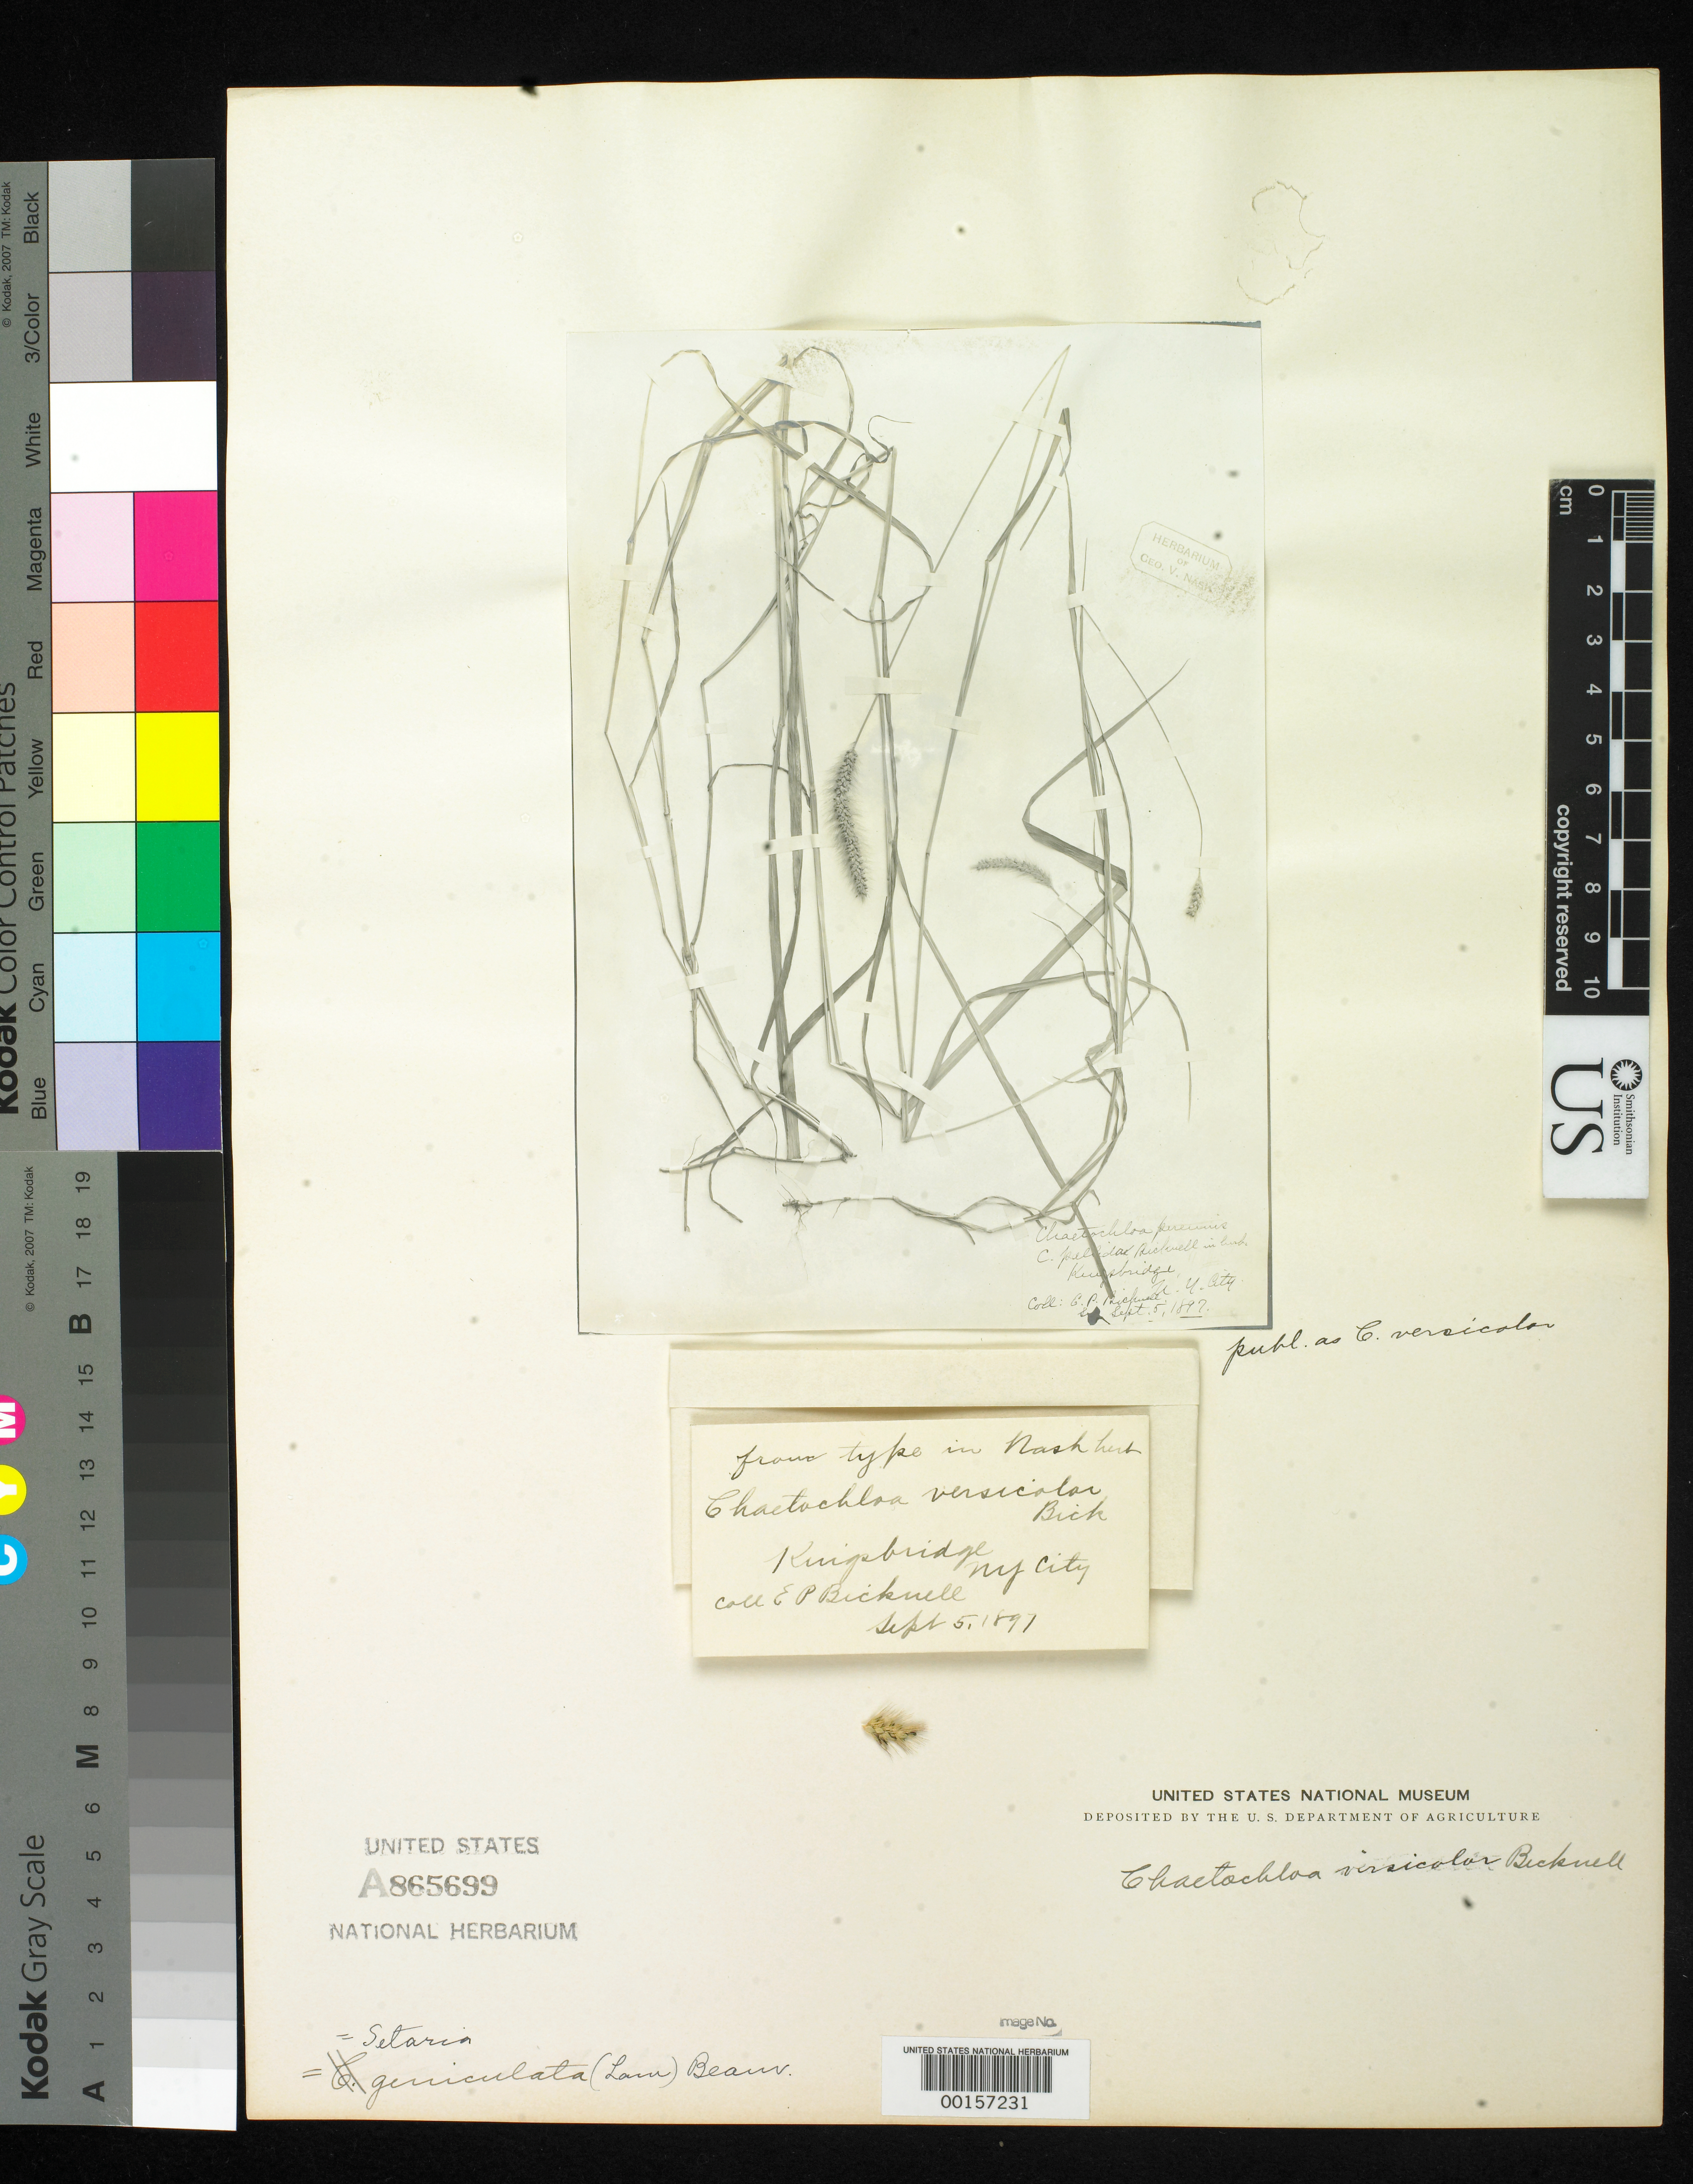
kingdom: Plantae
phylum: Tracheophyta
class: Liliopsida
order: Poales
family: Poaceae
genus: Chaetochloa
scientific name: Chaetochloa versicolor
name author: E.P. Bicknell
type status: Type Fragment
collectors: E. P. Bicknell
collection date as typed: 05 --- 1897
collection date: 1897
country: United States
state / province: New York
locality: Kingsbridge, N.Y. City.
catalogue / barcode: US 865699A